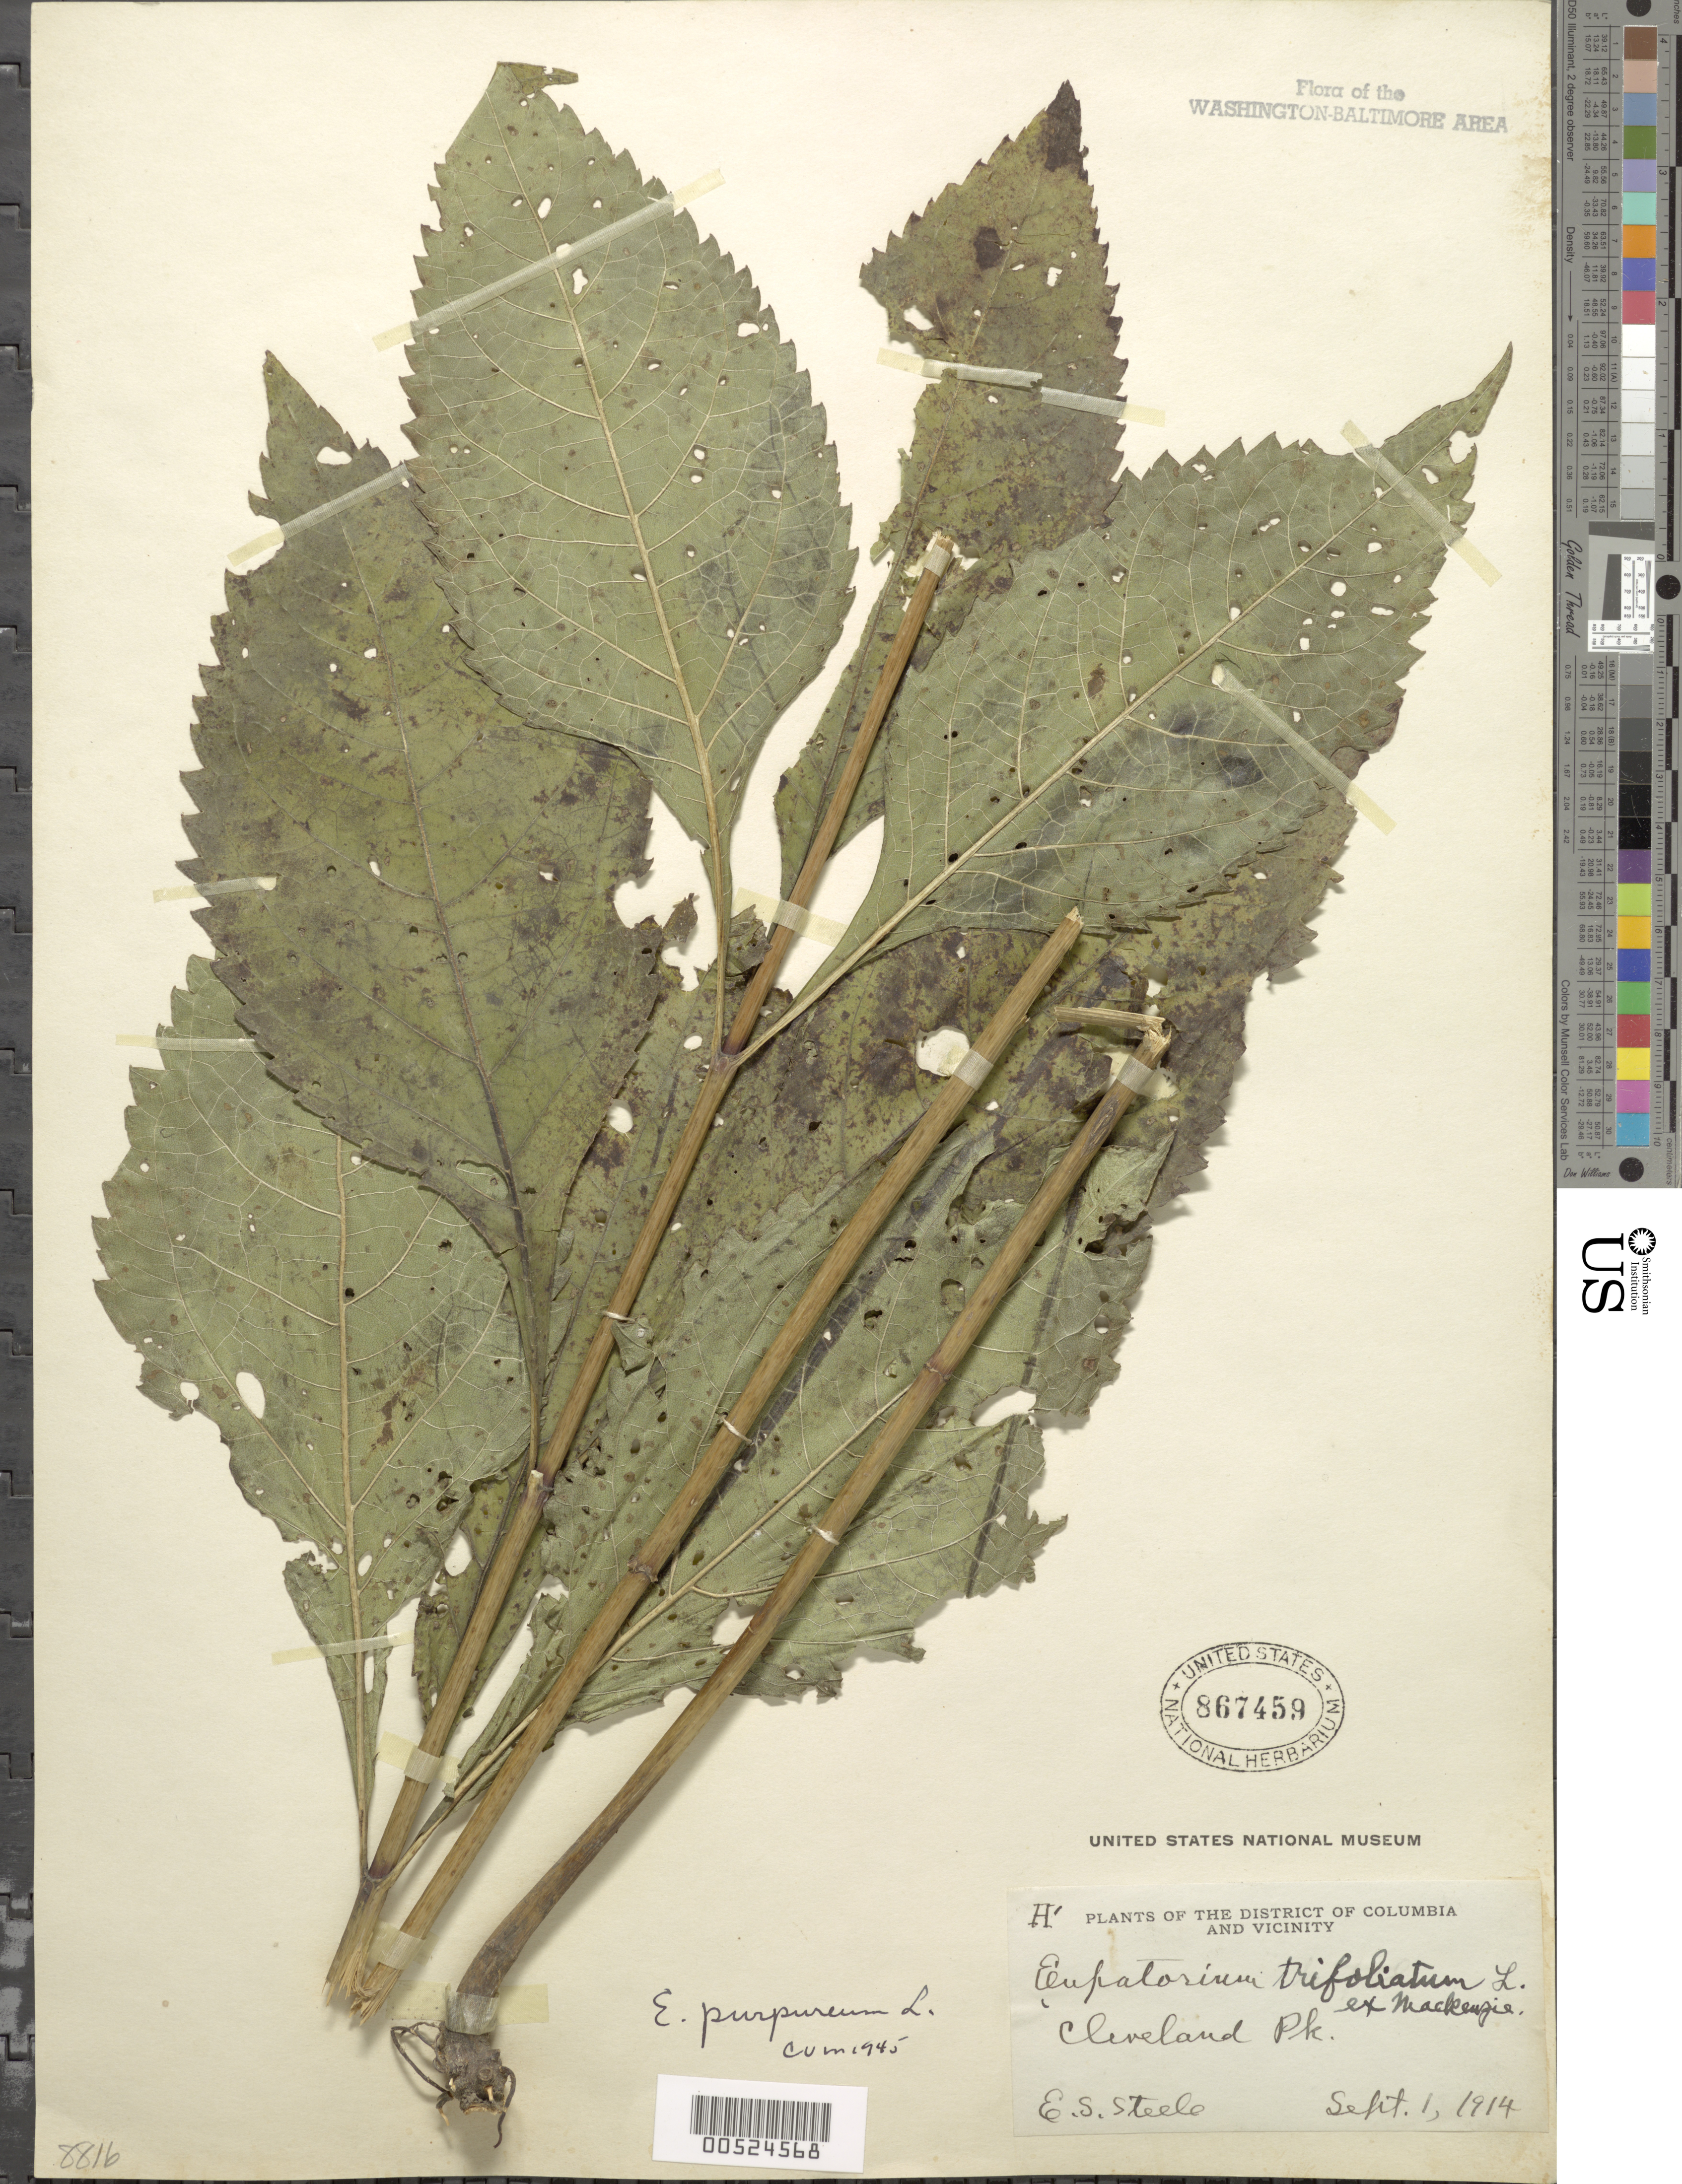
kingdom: Plantae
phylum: Tracheophyta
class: Magnoliopsida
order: Asterales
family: Asteraceae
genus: Eupatorium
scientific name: Eupatorium purpureum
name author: (L.) E.E. Lamont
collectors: E. Steele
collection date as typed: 01 Sep 1914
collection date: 1914-09-01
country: United States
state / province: District of Columbia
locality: Cleveland Park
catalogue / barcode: US 867459